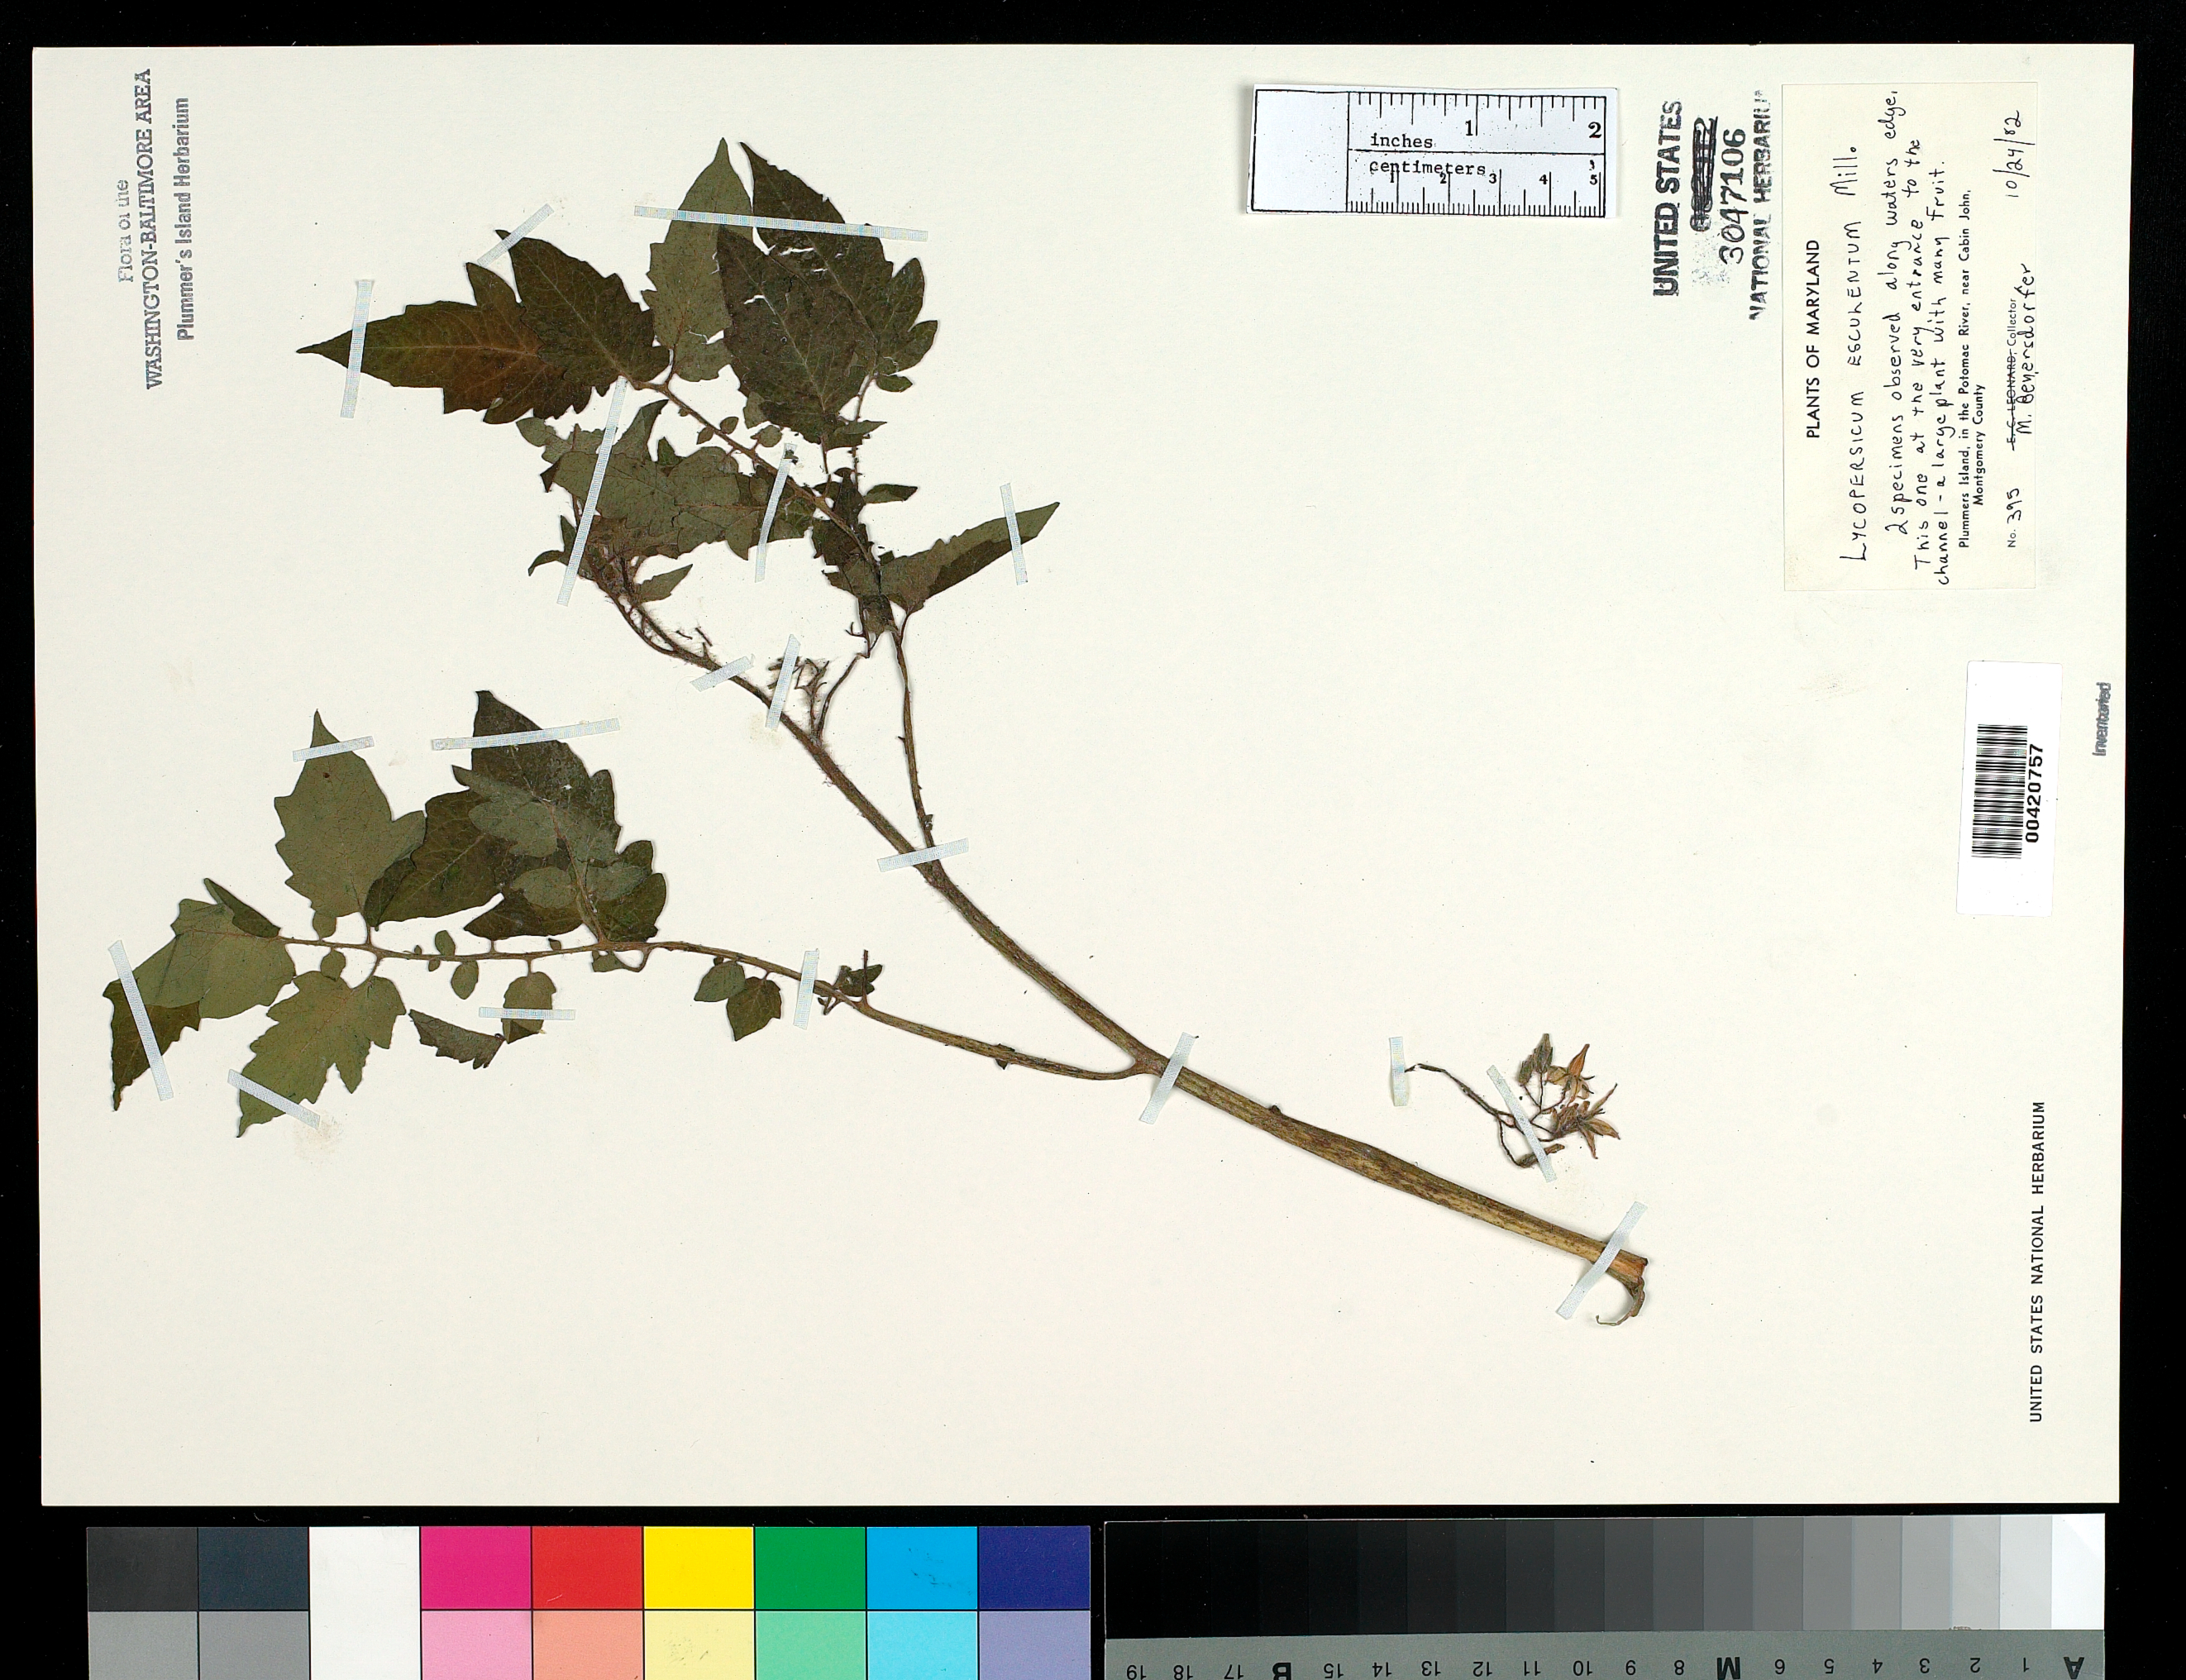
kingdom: Plantae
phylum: Tracheophyta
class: Magnoliopsida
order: Solanales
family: Solanaceae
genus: Solanum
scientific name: Solanum lycopersicum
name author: L.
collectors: M. Beyersdorfer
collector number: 395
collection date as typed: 24 Oct 1982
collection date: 1982-10-24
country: United States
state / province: Maryland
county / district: Montgomery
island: Plummers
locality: Plummer's Island; entrance to Channel C. & O. Canal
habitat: Waters edge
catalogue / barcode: US 3047106